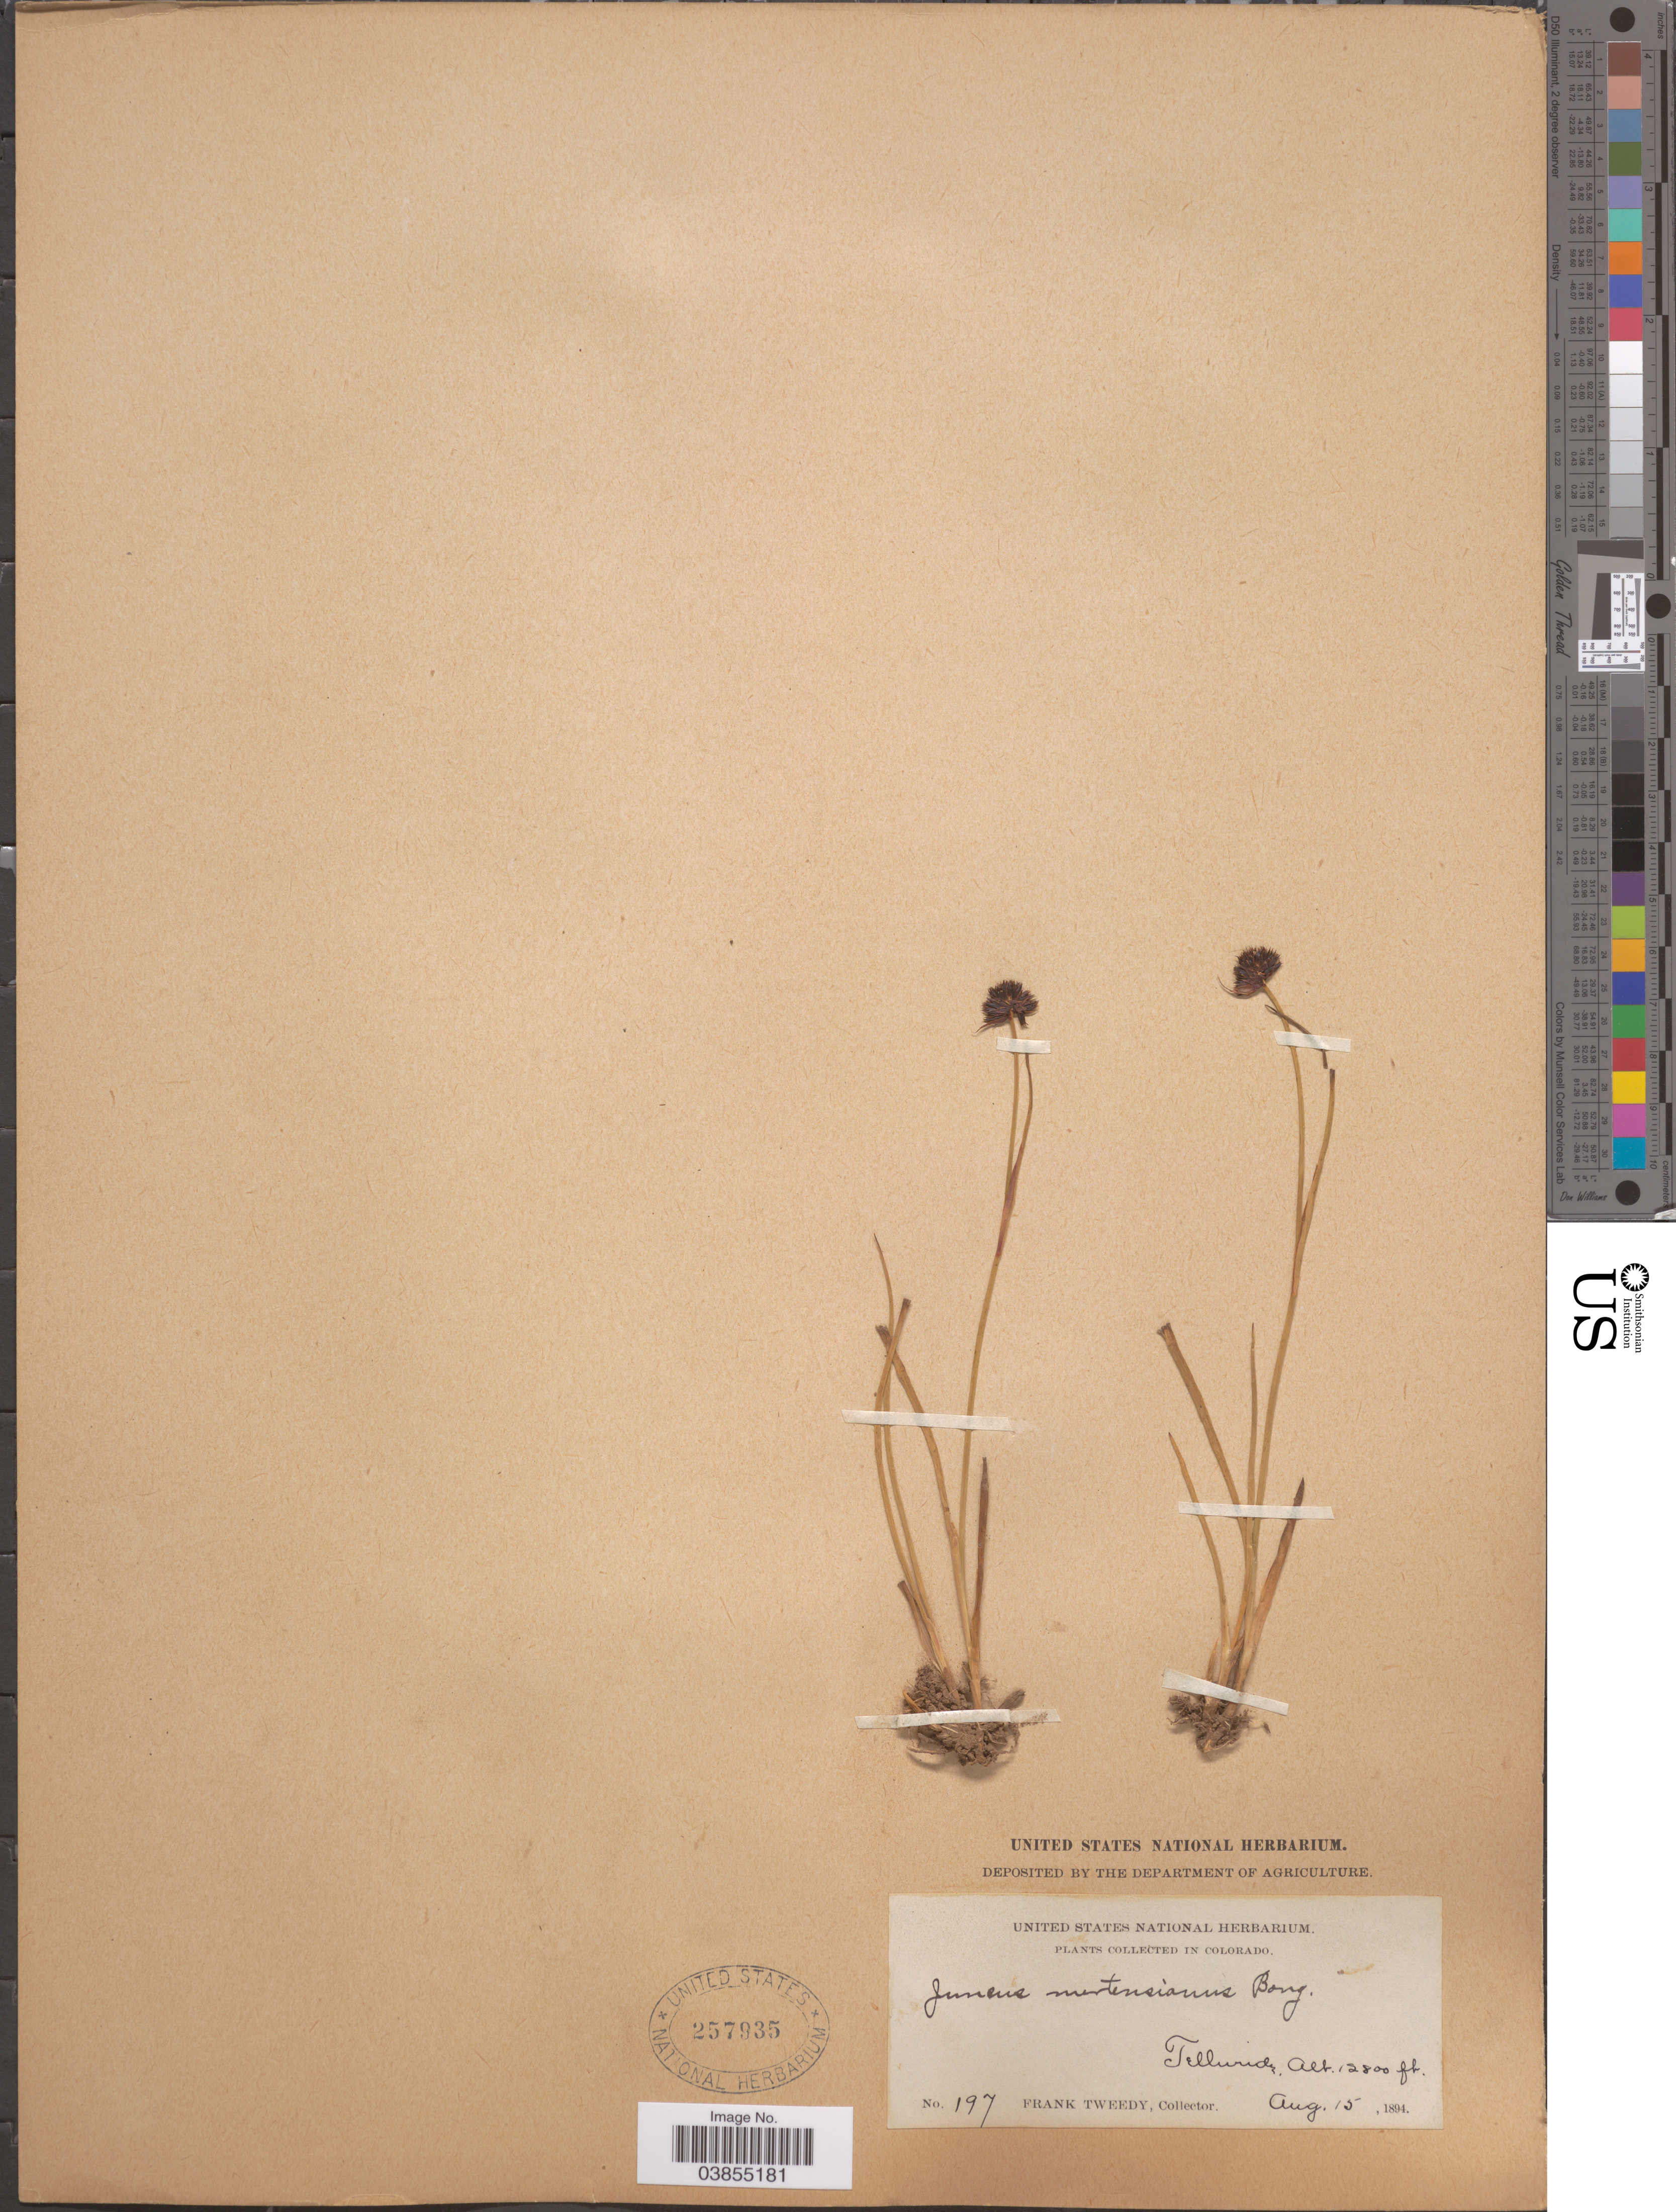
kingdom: Plantae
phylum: Tracheophyta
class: Liliopsida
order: Poales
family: Juncaceae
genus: Juncus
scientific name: Juncus mertensianus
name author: Bong.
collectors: F. Tweedy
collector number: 197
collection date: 1894-08-15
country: United States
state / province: Colorado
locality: Telluride.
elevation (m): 3901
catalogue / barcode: US 257935